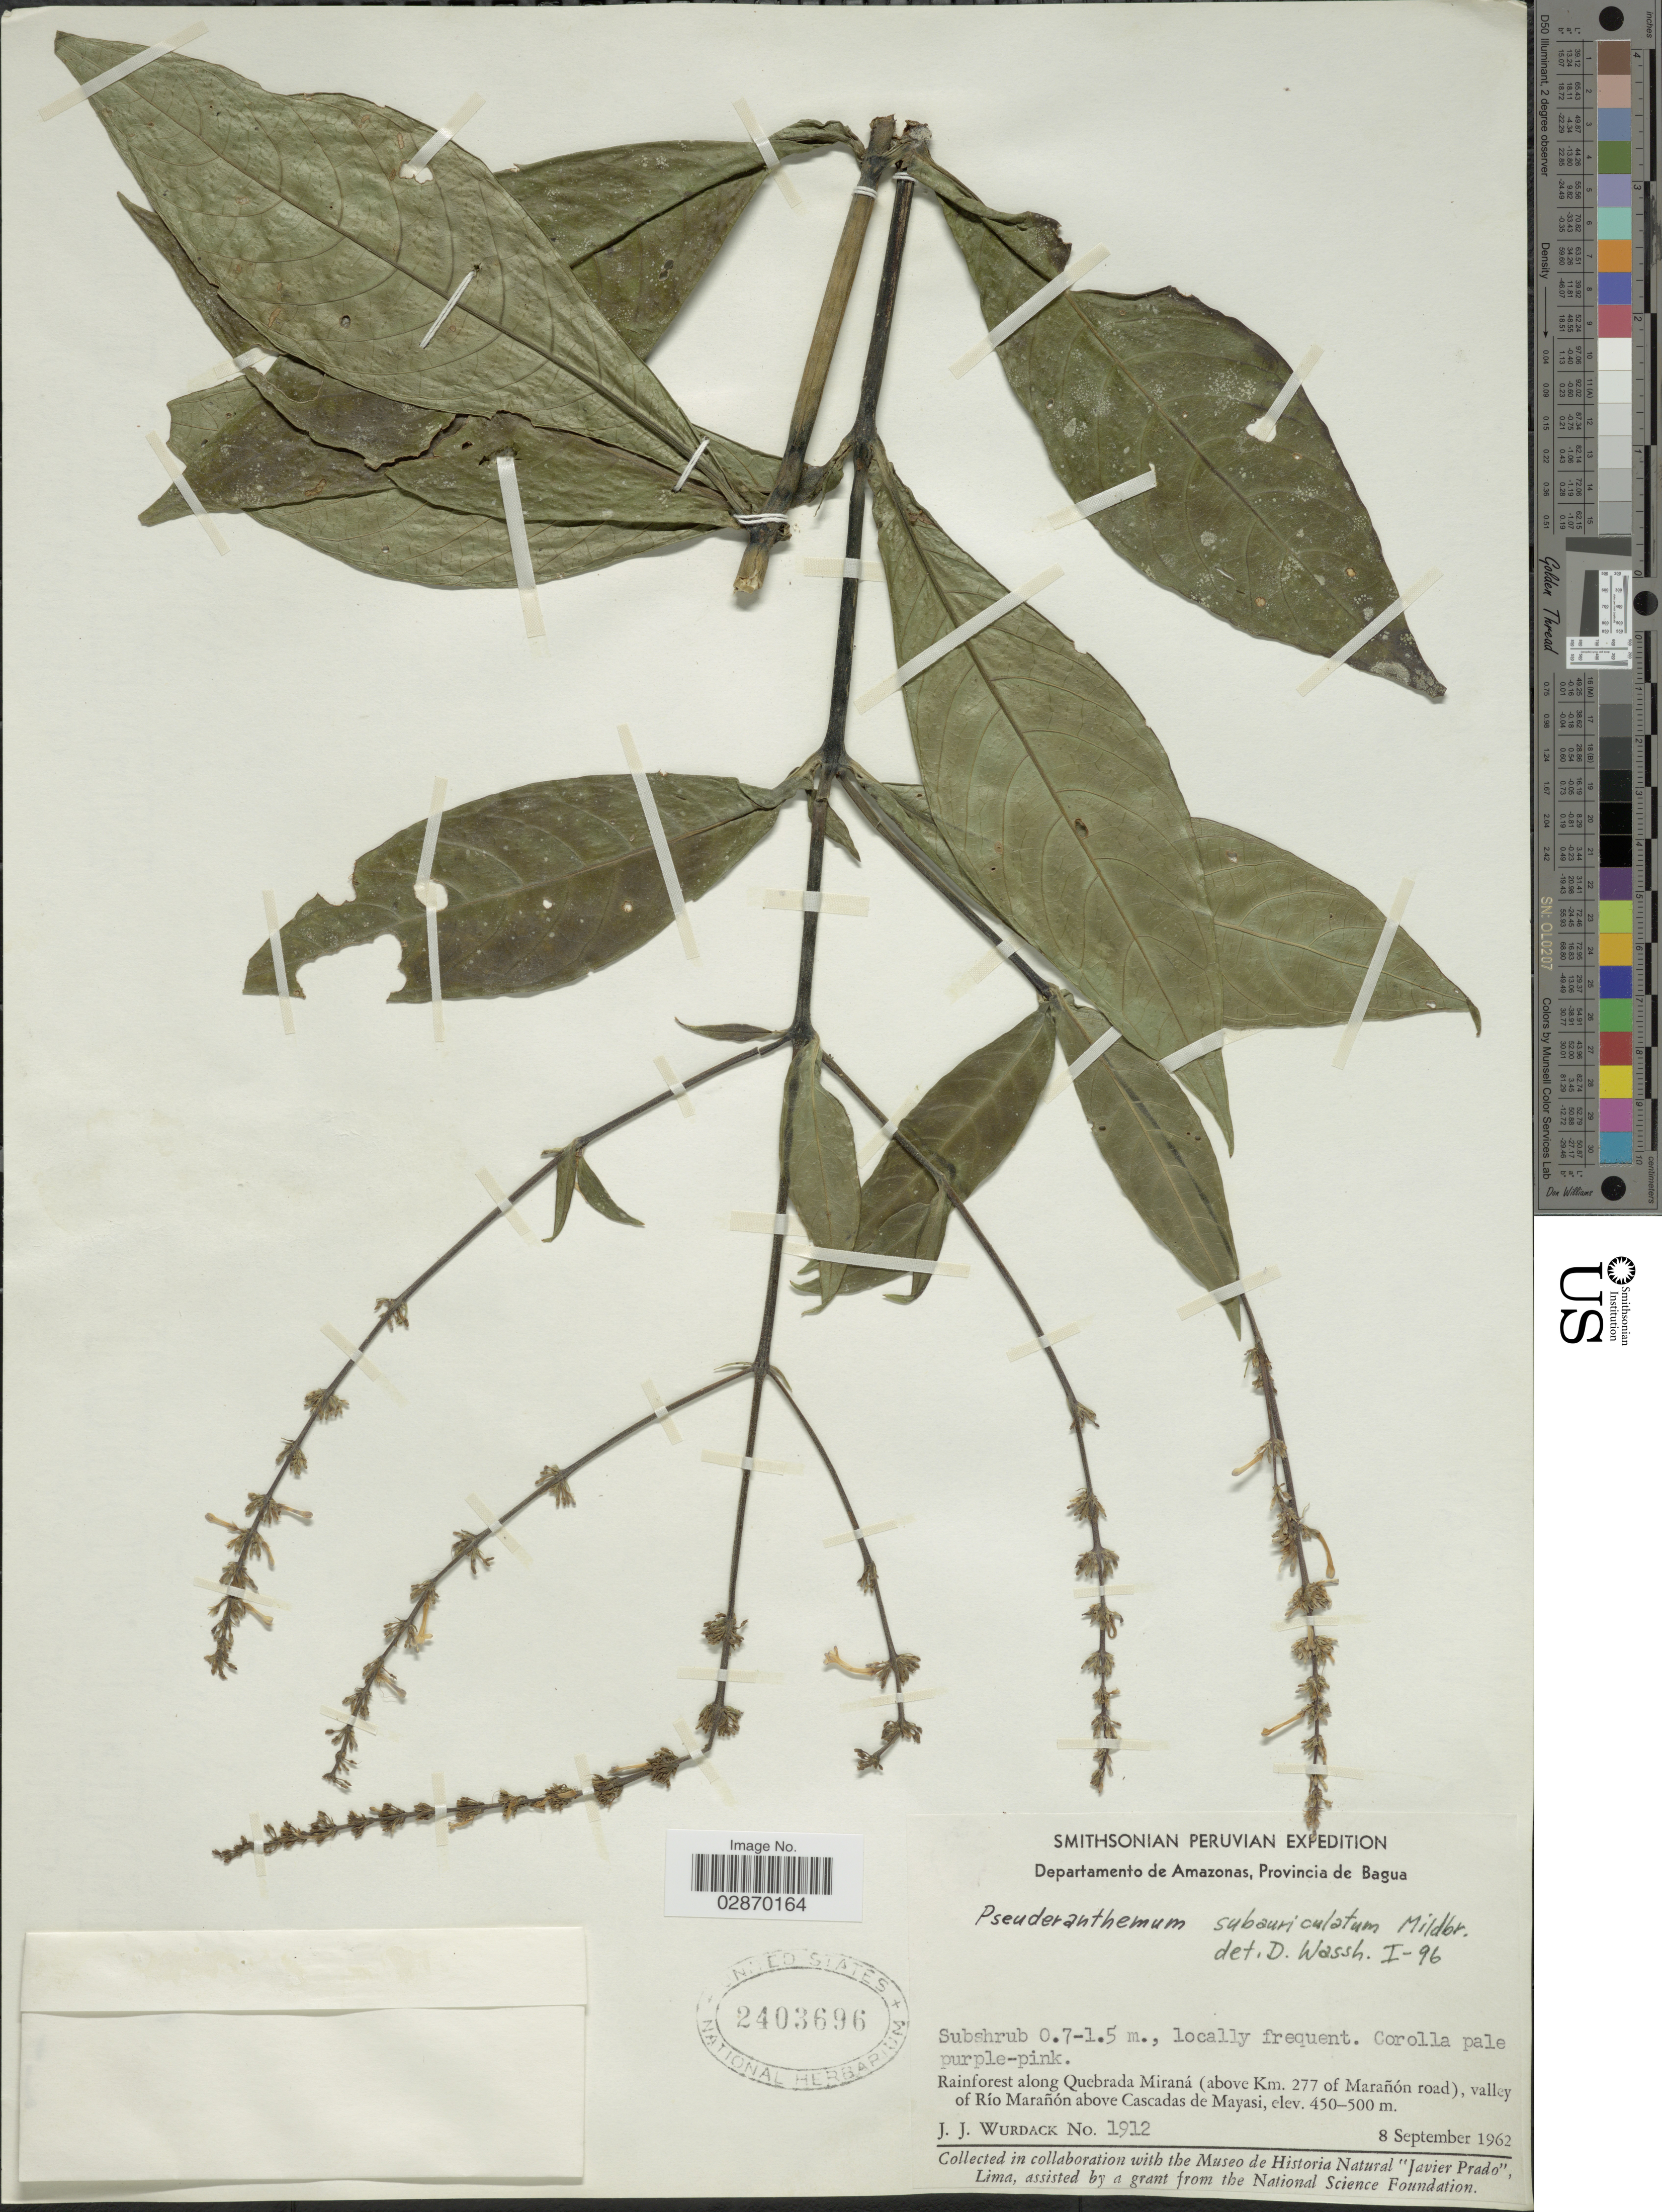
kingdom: Plantae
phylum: Tracheophyta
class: Magnoliopsida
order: Lamiales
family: Acanthaceae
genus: Pseuderanthemum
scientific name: Pseuderanthemum subauriculatum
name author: Mildbr.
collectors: J. J. Wurdack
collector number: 1912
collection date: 1962-09-08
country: Peru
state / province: Amazonas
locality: Departamento de Amazonas, Provincia de Bagua. Rainforest along Quebrada Miraná (above Km. 277 of Marañón road), valley of Río Marañón above Cascadas de Mayasi.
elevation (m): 450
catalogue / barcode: US 2403696